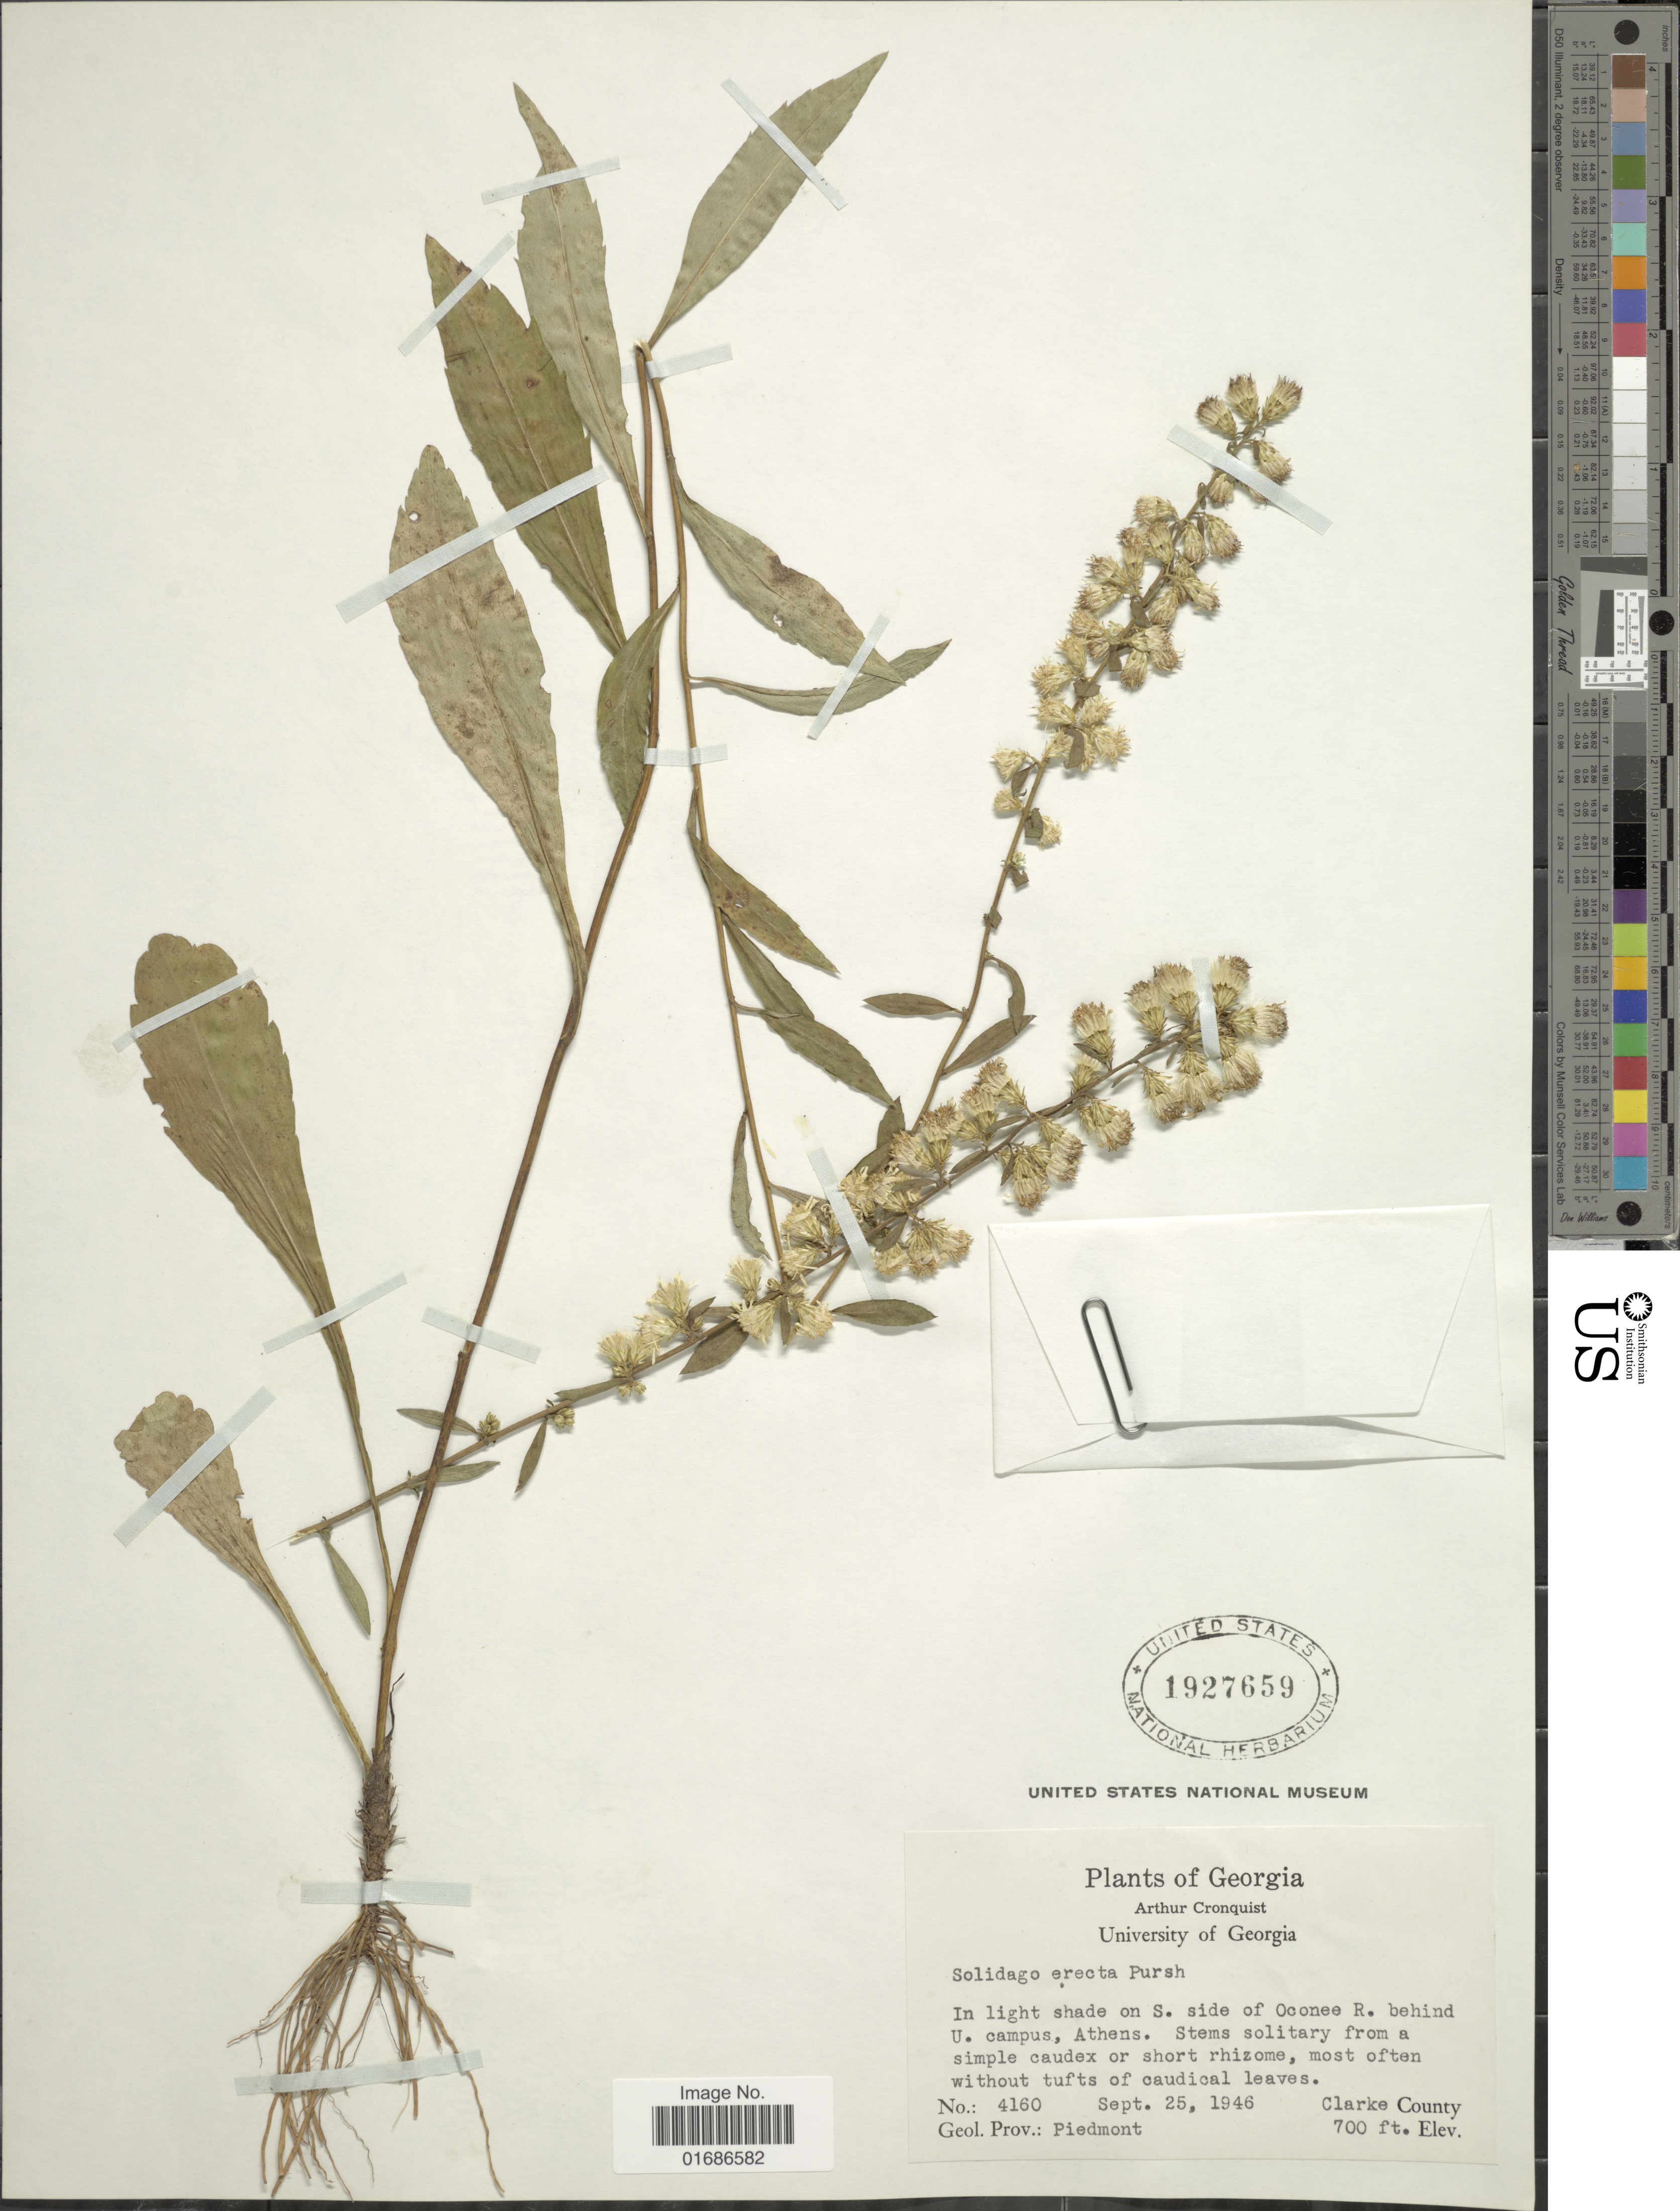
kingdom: Plantae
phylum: Tracheophyta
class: Magnoliopsida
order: Asterales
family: Asteraceae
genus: Solidago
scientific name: Solidago erecta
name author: Pursh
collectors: A. J. Cronquist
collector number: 4160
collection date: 1946-09-25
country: United States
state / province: Georgia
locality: In light shade on S. side of Oconee R. behind U campus, Athens, Clarke County, Geol. Prov. Piedmont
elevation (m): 213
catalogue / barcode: US 1927659